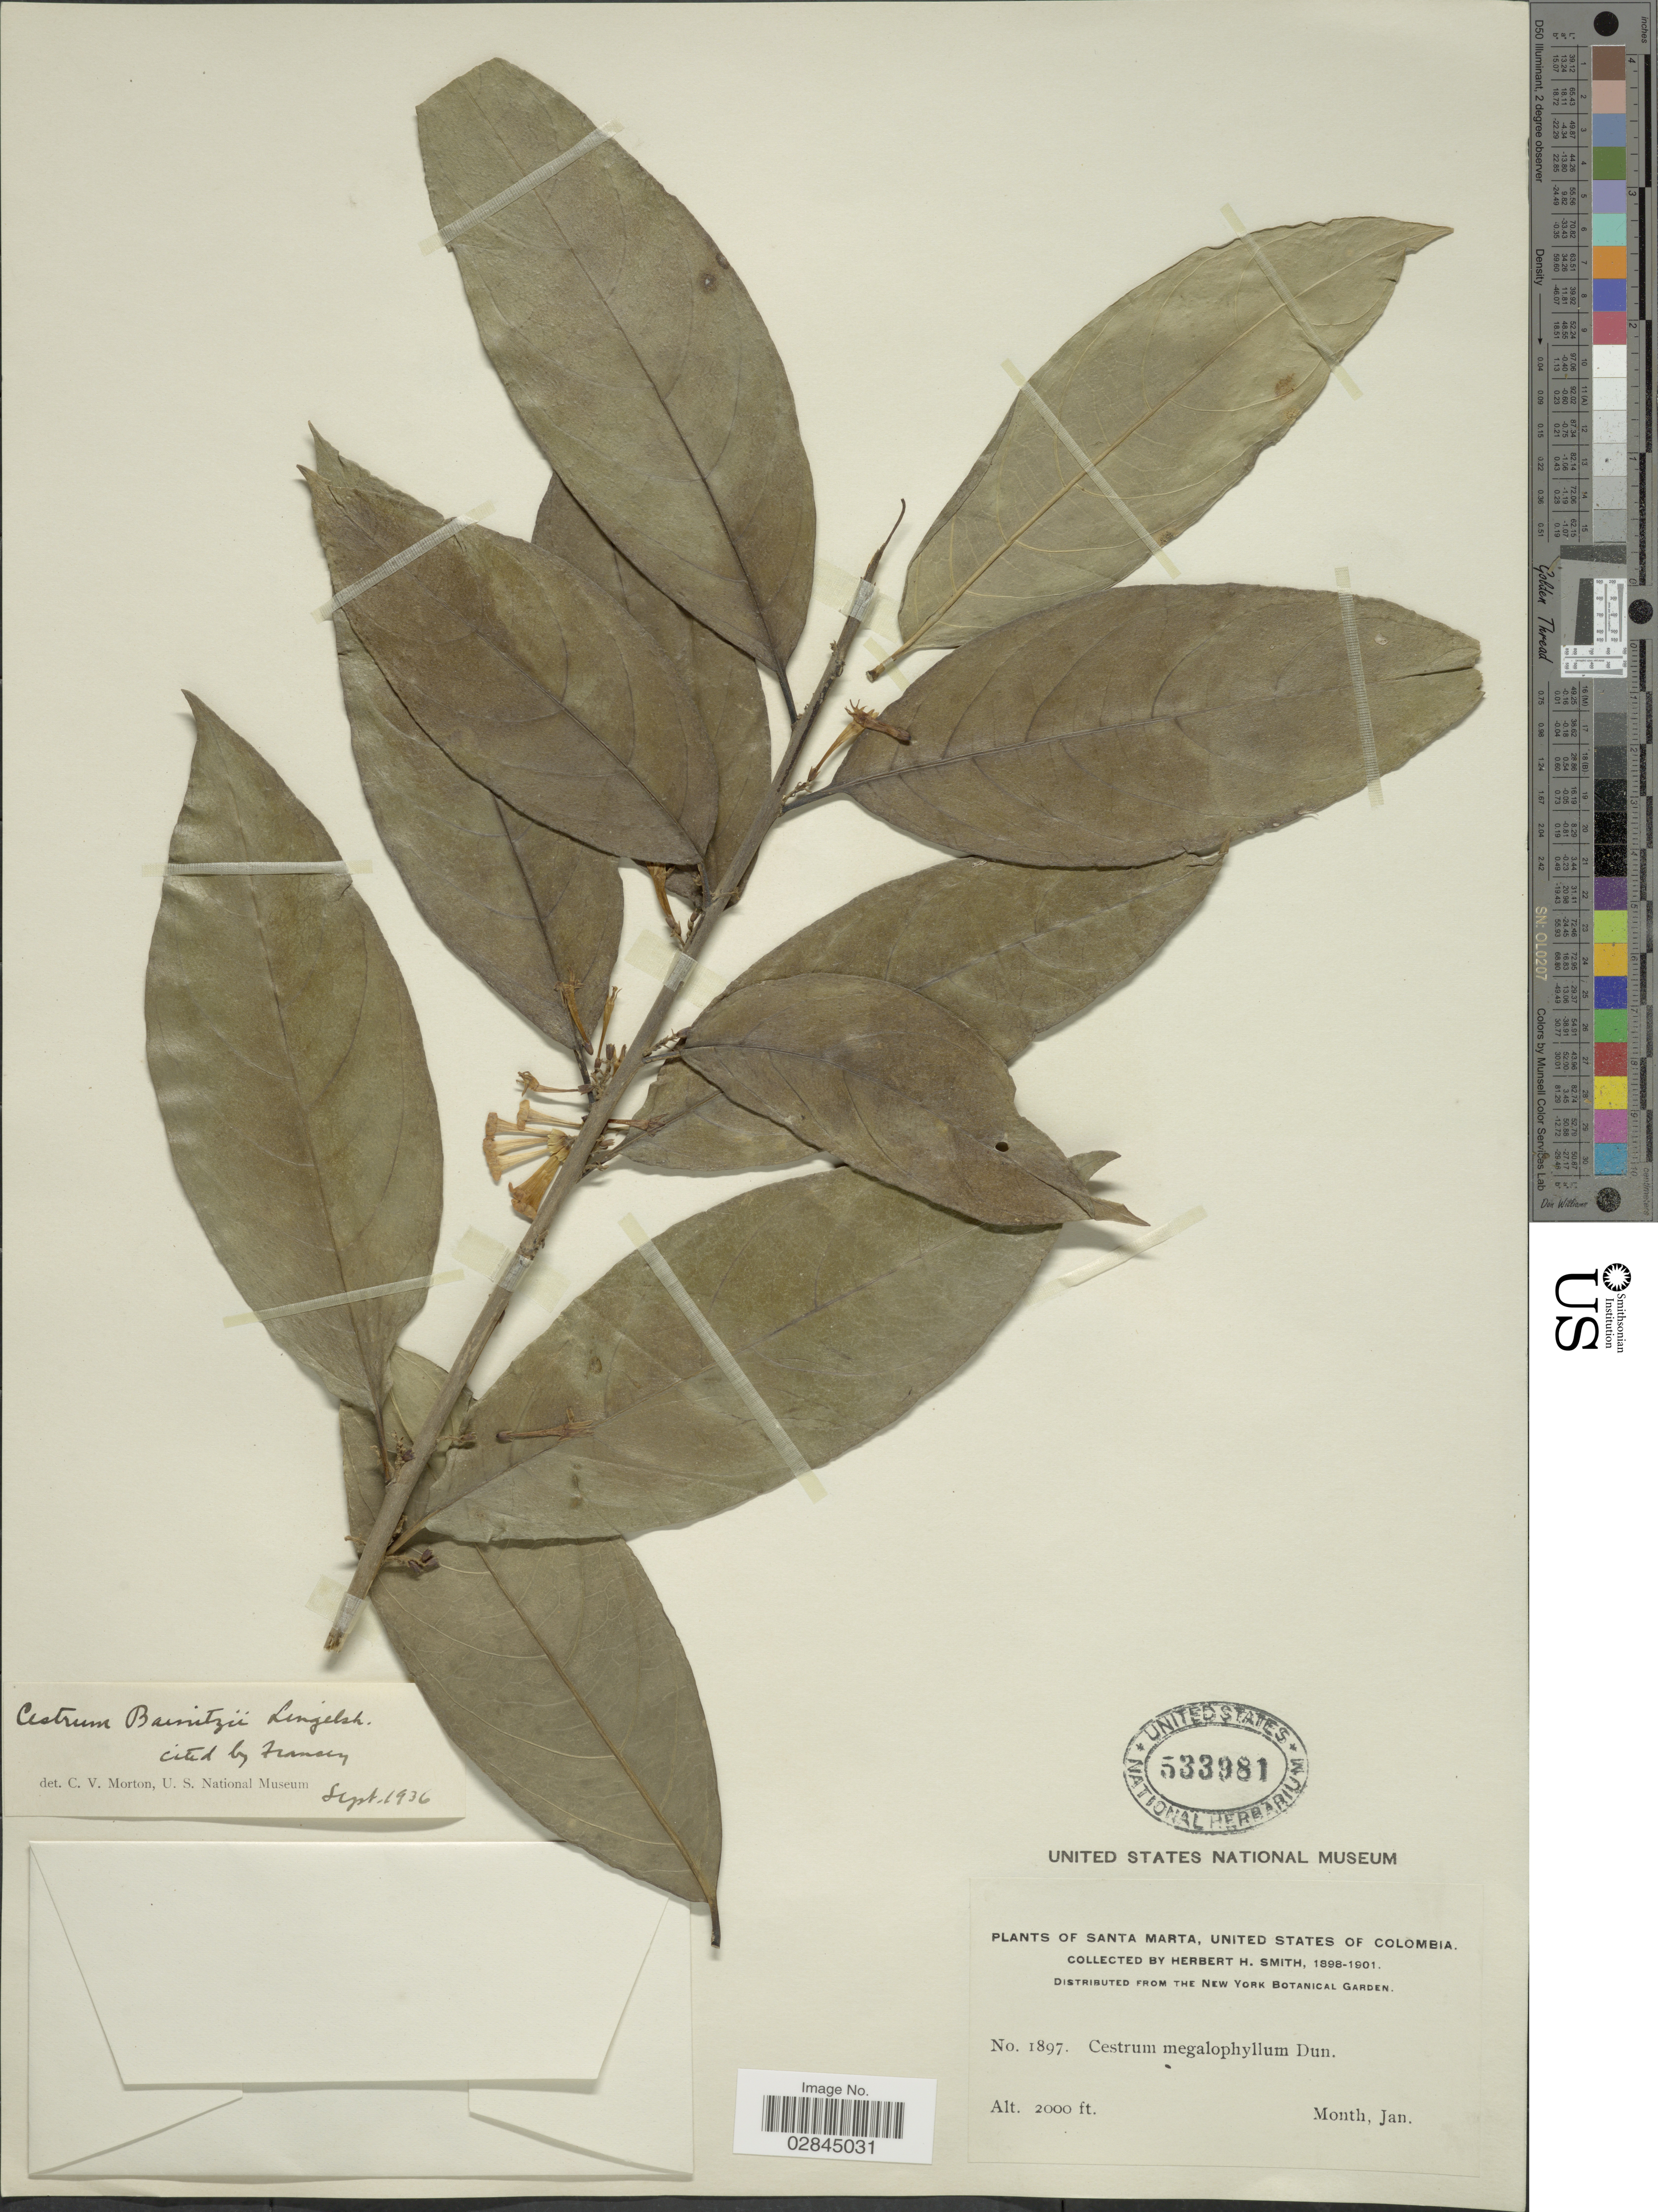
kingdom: Plantae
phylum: Tracheophyta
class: Magnoliopsida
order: Solanales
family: Solanaceae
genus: Cestrum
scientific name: Cestrum schlechtendahlii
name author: G. Don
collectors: Herbert H. Smith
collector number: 1897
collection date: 1898-01/1901-01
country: Colombia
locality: Santa Marta.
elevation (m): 610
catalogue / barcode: US 533981